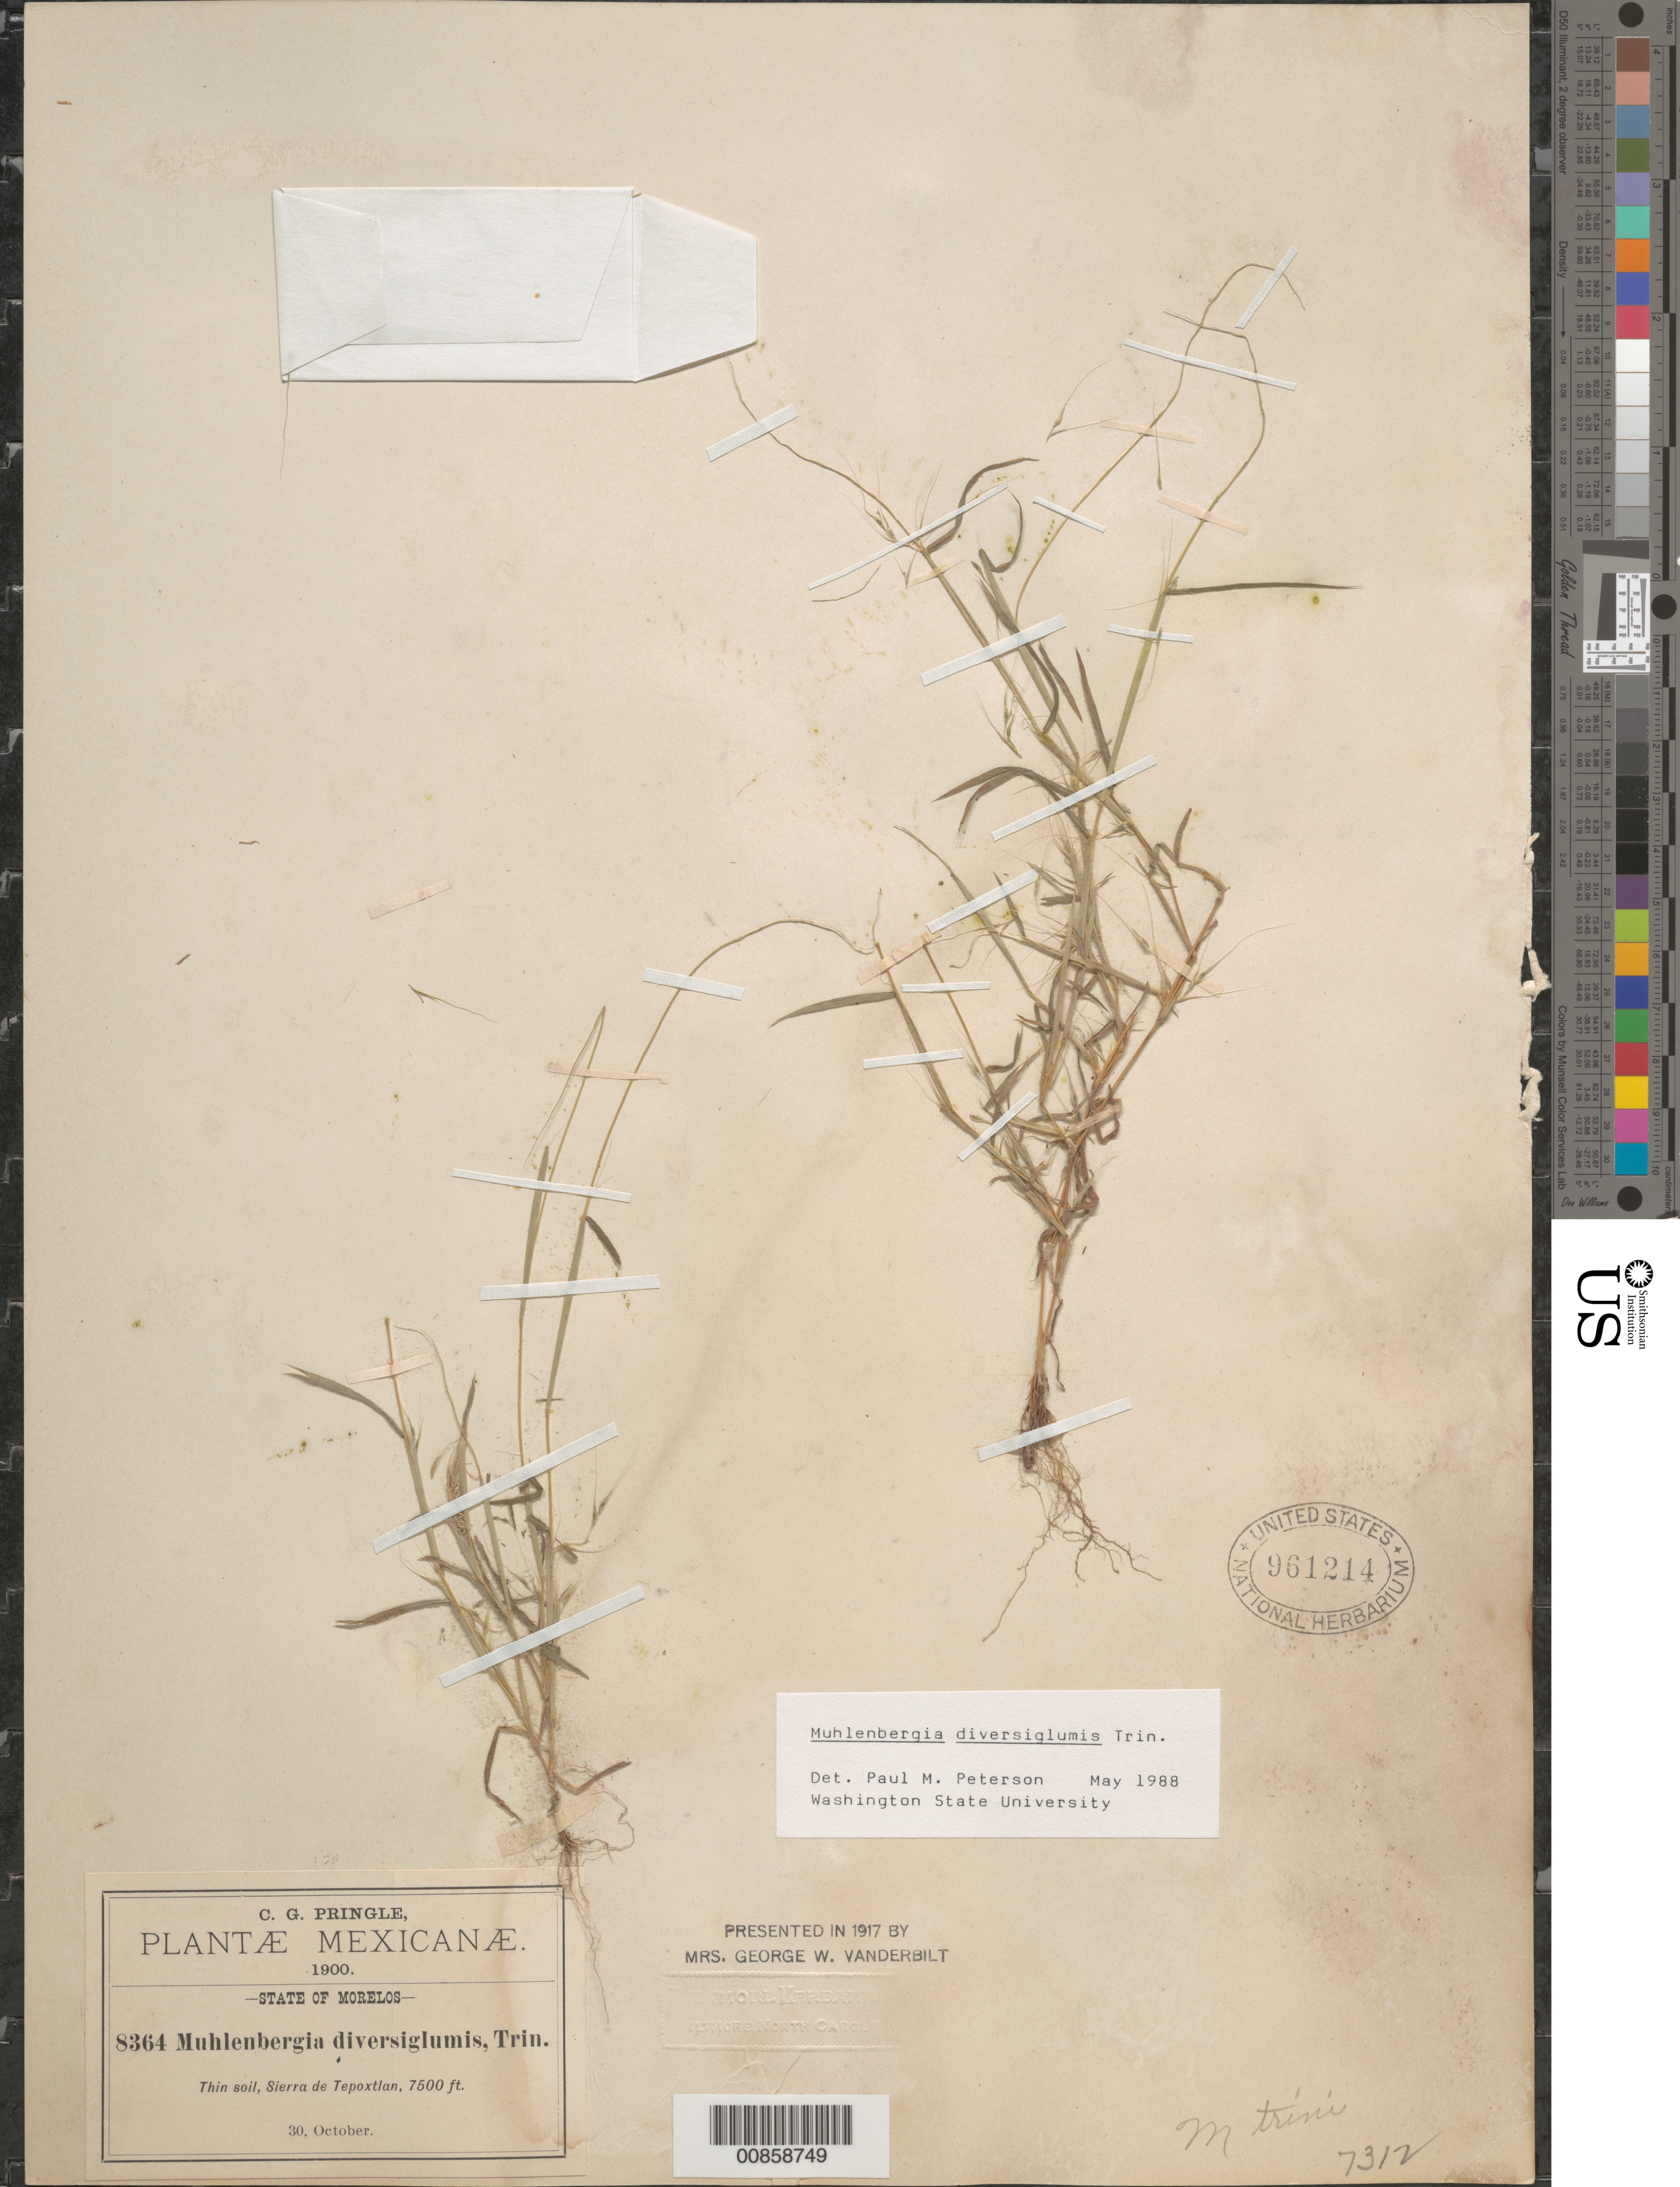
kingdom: Plantae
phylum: Tracheophyta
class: Liliopsida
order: Poales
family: Poaceae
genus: Muhlenbergia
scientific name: Muhlenbergia diversiglumis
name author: Trin.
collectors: C. G. Pringle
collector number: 8364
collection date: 1900-10-30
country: Mexico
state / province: Morelos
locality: Thin soil, Sierra de Tepoxtlan.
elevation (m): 2286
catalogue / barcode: US 961214